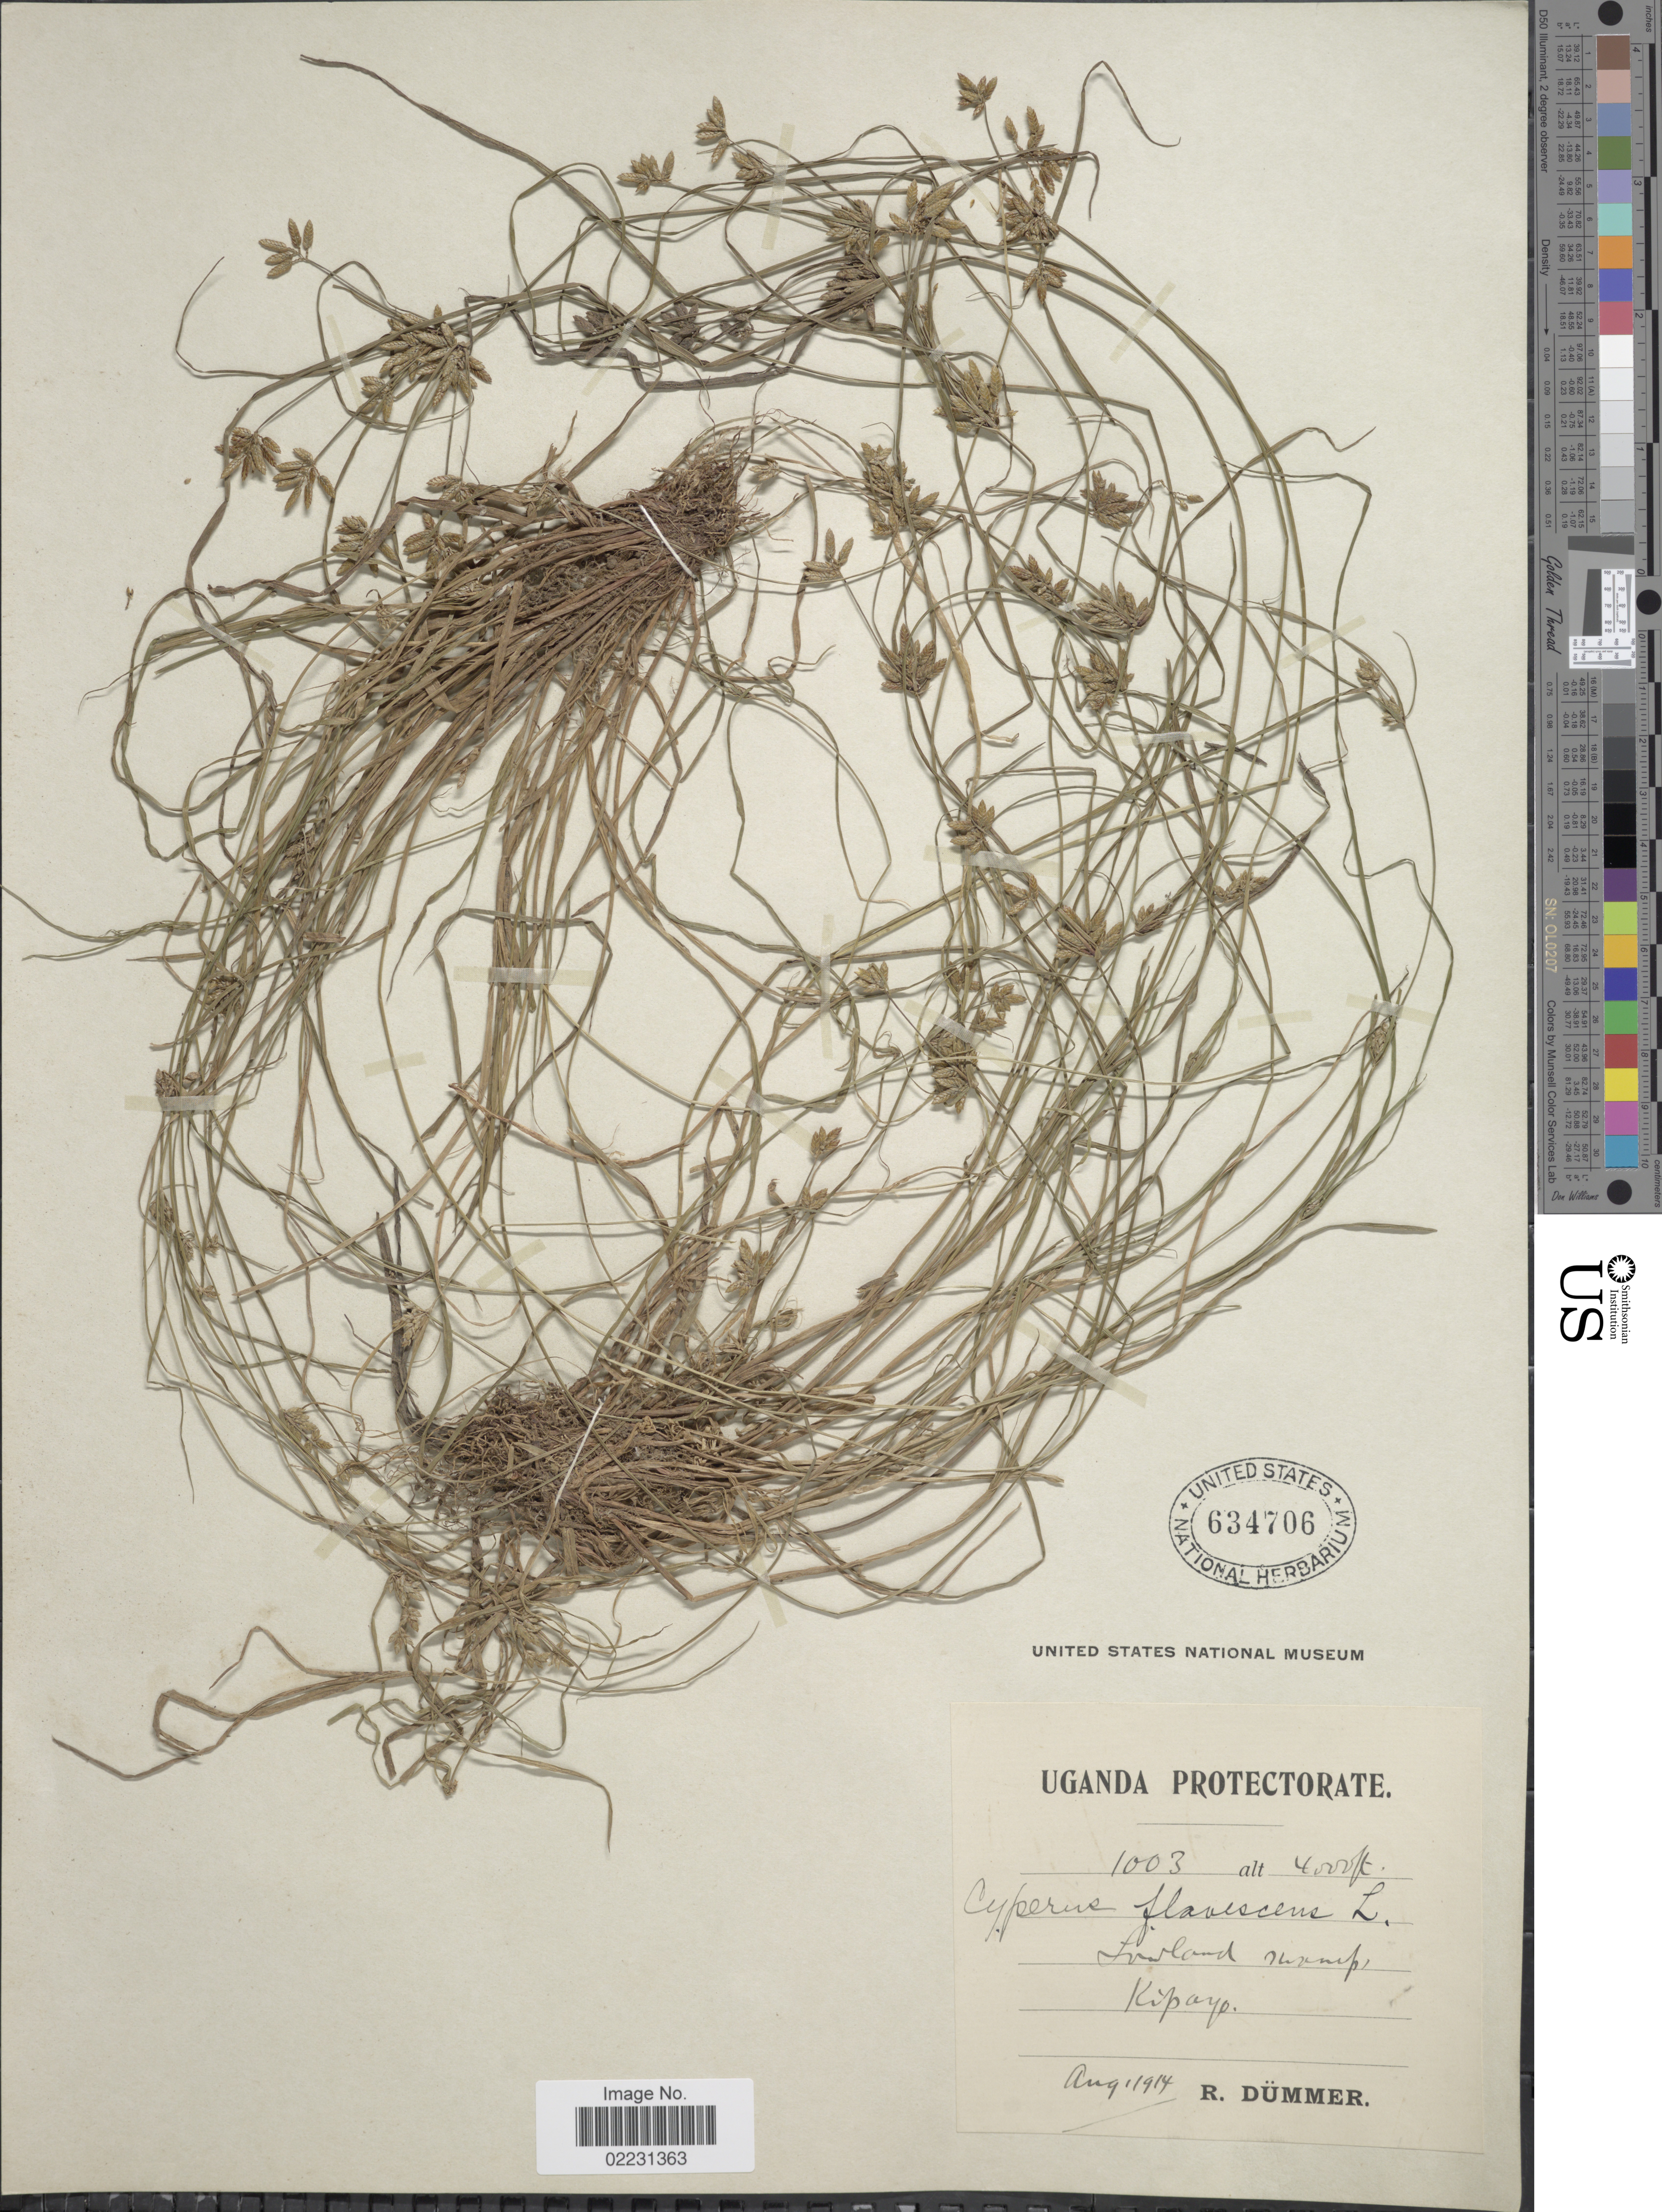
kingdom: Plantae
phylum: Tracheophyta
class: Liliopsida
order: Poales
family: Cyperaceae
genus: Cyperus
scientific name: Cyperus flavescens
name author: L.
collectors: R. A. Dümmer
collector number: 1003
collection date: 1914-08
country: Uganda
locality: Uganda Protectorate. Kipayo.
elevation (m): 1219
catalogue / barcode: US 634706